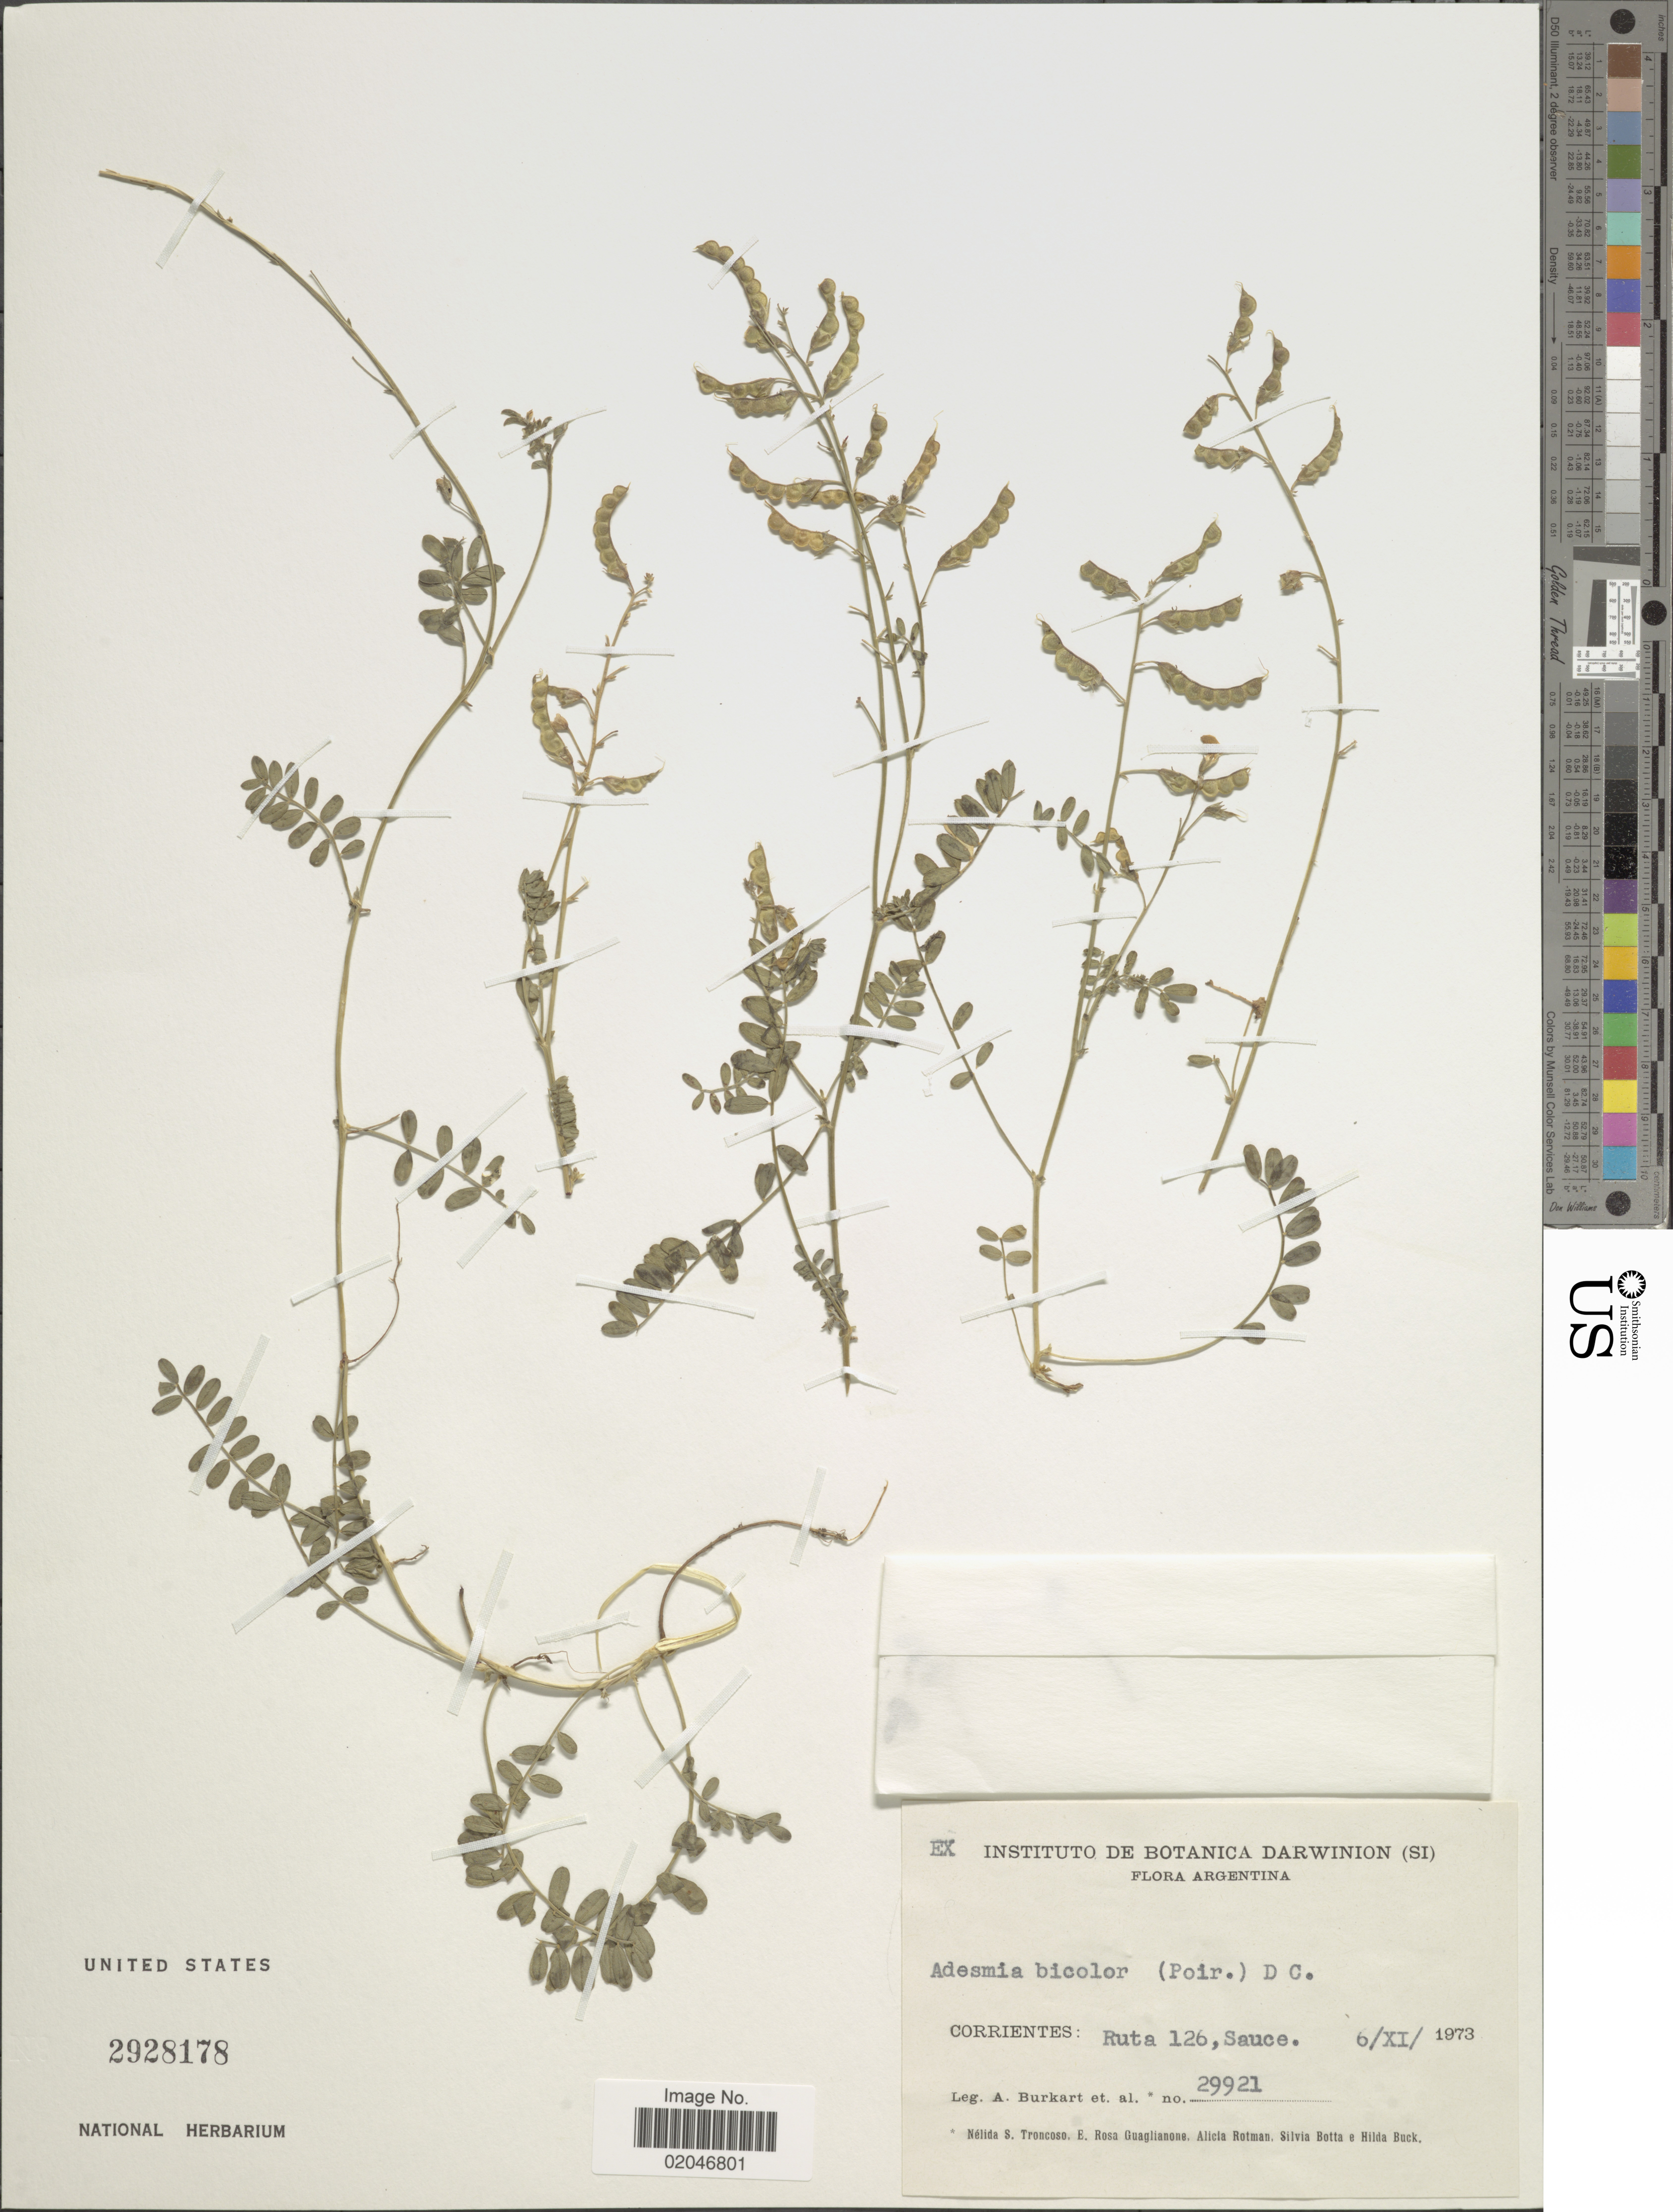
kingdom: Plantae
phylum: Tracheophyta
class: Magnoliopsida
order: Fabales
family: Fabaceae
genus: Adesmia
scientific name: Adesmia bicolor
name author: (Poir.) DC.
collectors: A. E. Burkart & et al.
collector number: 29921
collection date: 1973-11-06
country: Argentina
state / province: Corrientes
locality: Ruta 126, Sauce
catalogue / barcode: US 2928178